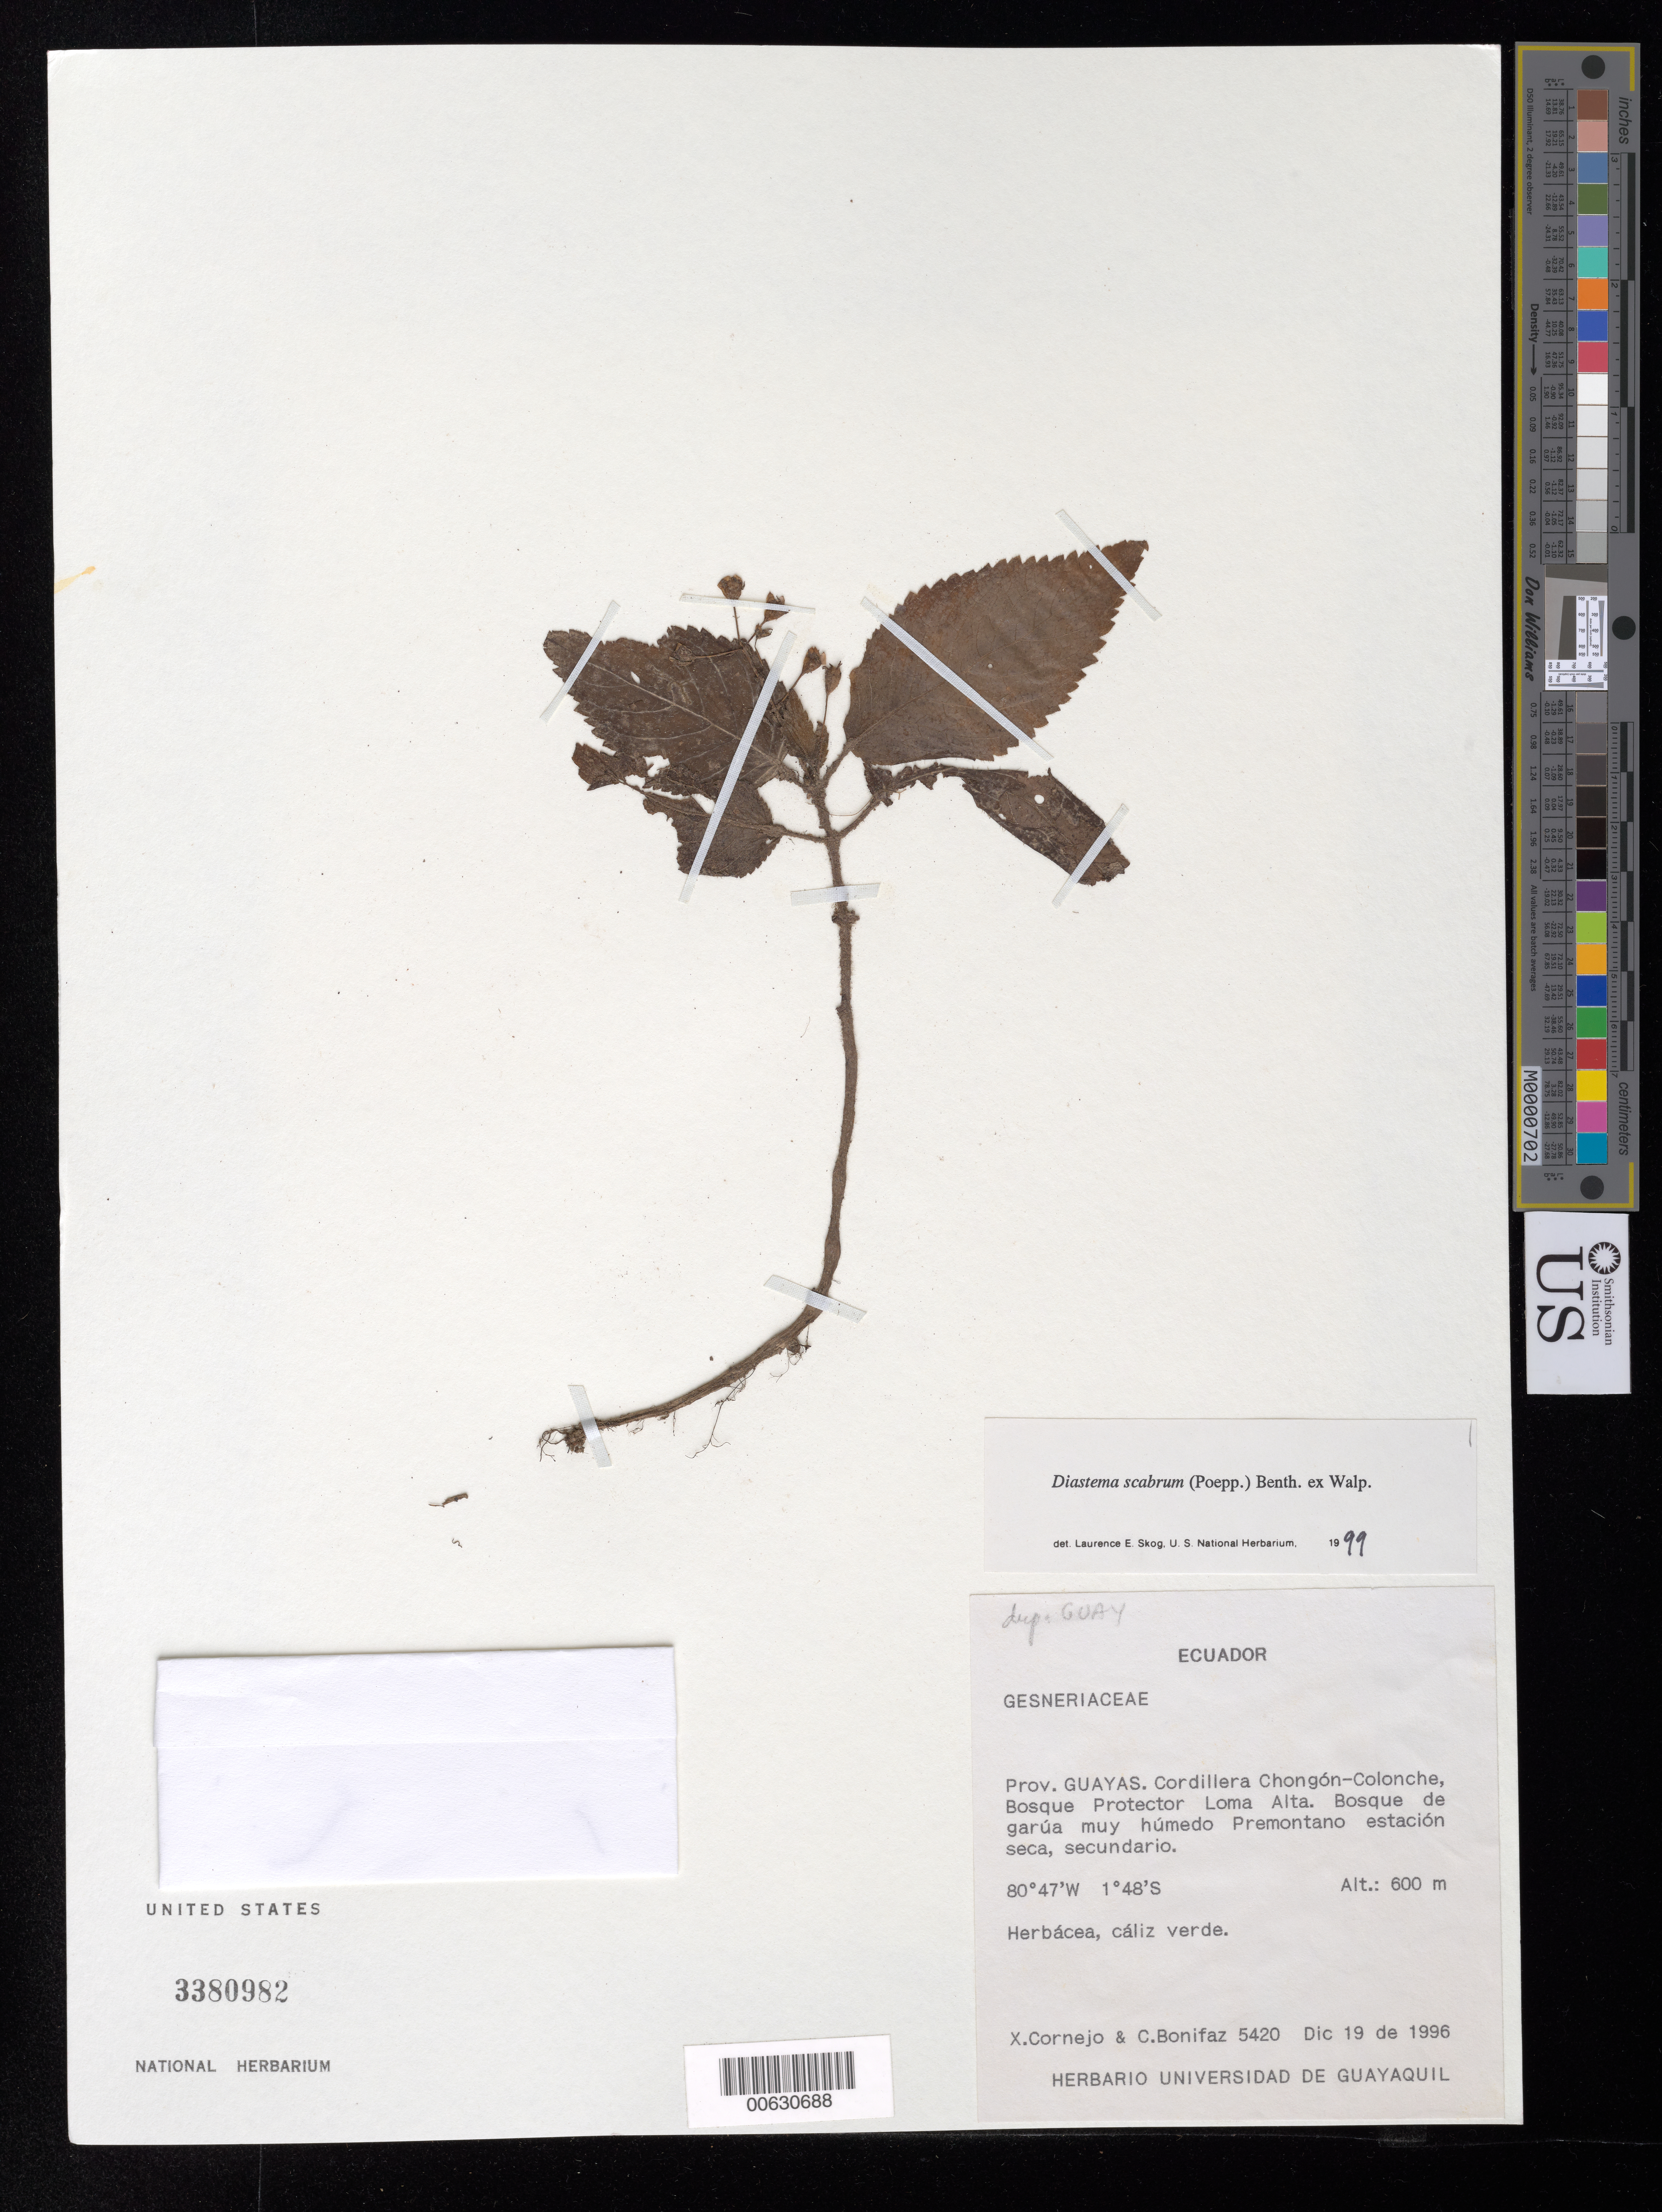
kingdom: Plantae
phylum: Tracheophyta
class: Magnoliopsida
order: Lamiales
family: Gesneriaceae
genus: Diastema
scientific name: Diastema scabrum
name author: (Poepp.) Benth. ex Walp.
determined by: Skog, Laurence E.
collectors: X. F. Cornejo & C. Bonifaz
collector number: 5420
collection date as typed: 19 Dec 1996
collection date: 1996-12-19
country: Ecuador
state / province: Guayas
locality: Cordillera Chongón-Colonche, Bosque Protector Loma Alta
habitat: Bosque de garúa muy húmedo premontano estacón seca, secundario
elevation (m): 600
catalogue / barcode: US 3380982